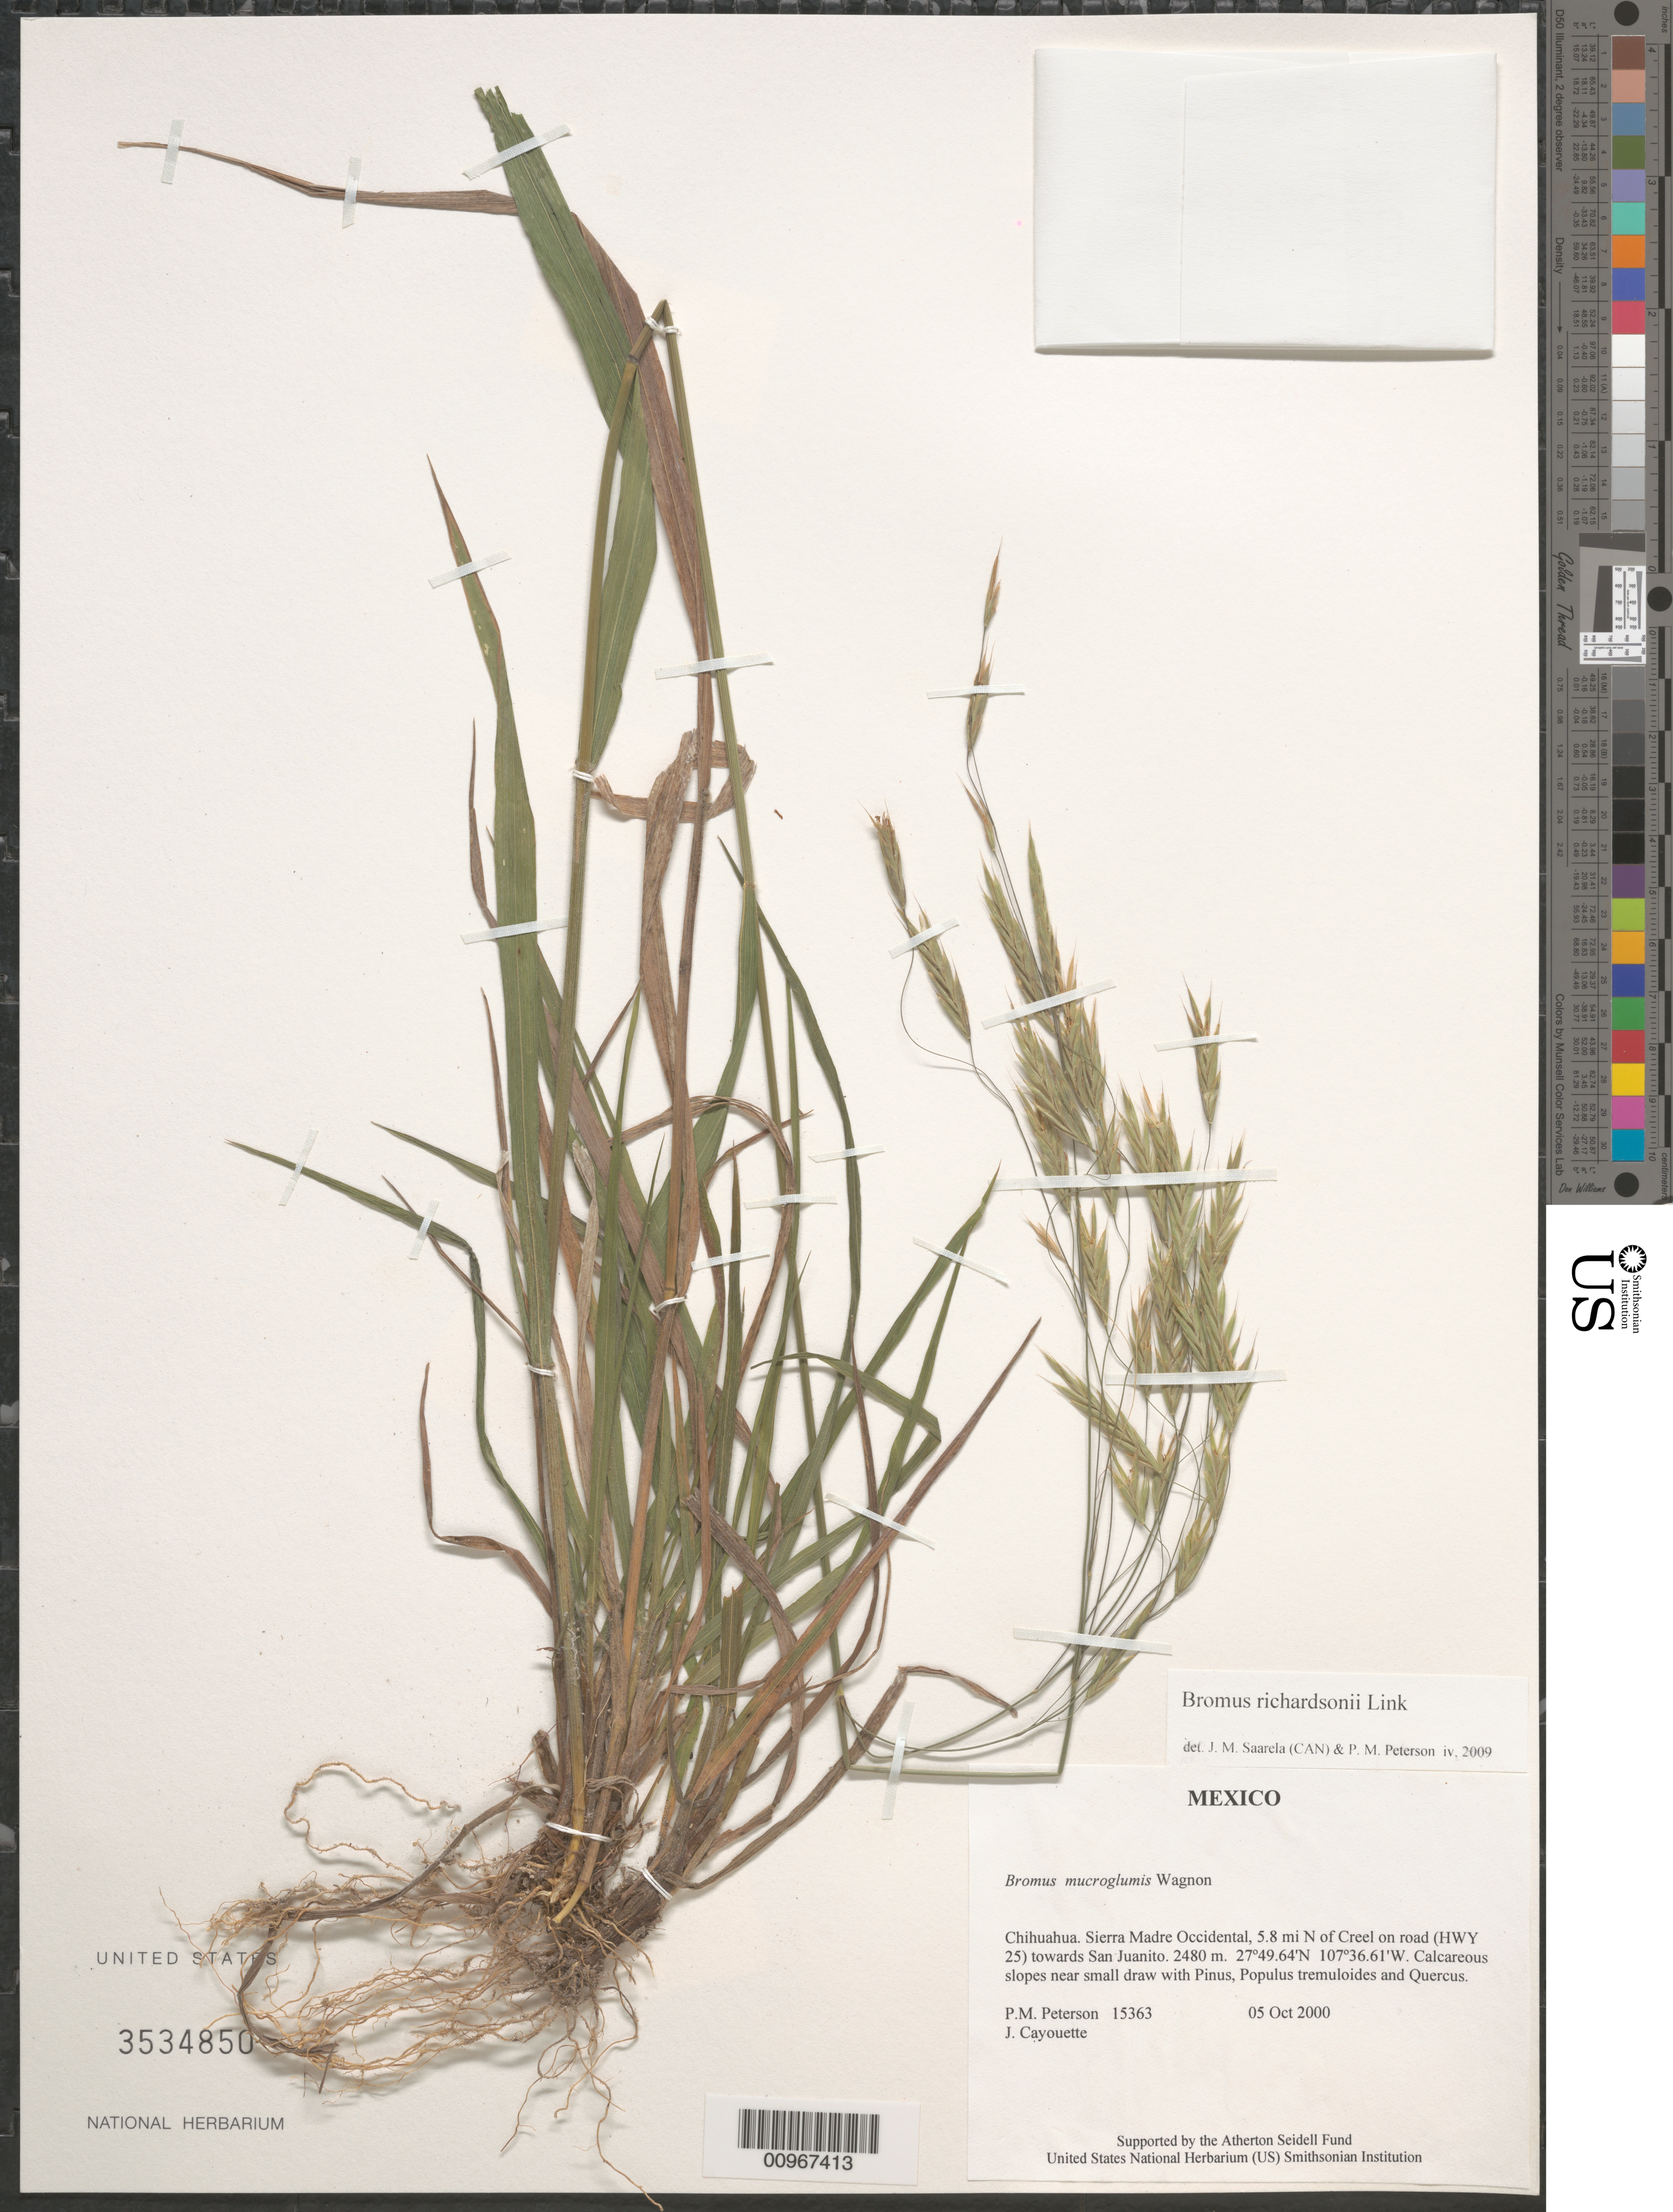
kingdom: Plantae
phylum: Tracheophyta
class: Liliopsida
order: Poales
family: Poaceae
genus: Bromus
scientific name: Bromus richardsonii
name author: Link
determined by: Saarela, J. M., (CAN), Canadian Museum of Nature (CANADA)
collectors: P. M. Peterson & J. Cayouette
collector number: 15363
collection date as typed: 05 Oct 2000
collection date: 2000-10-05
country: Mexico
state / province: Chihuahua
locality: Sierra Madre Occidental, 5.8 mi N of Creel on road (HWY 25) towards San Juanito.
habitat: Calcareous slopes near small draw with Pinus, Populus tremuloides and Quercus.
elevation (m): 2480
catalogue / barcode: US 3534850